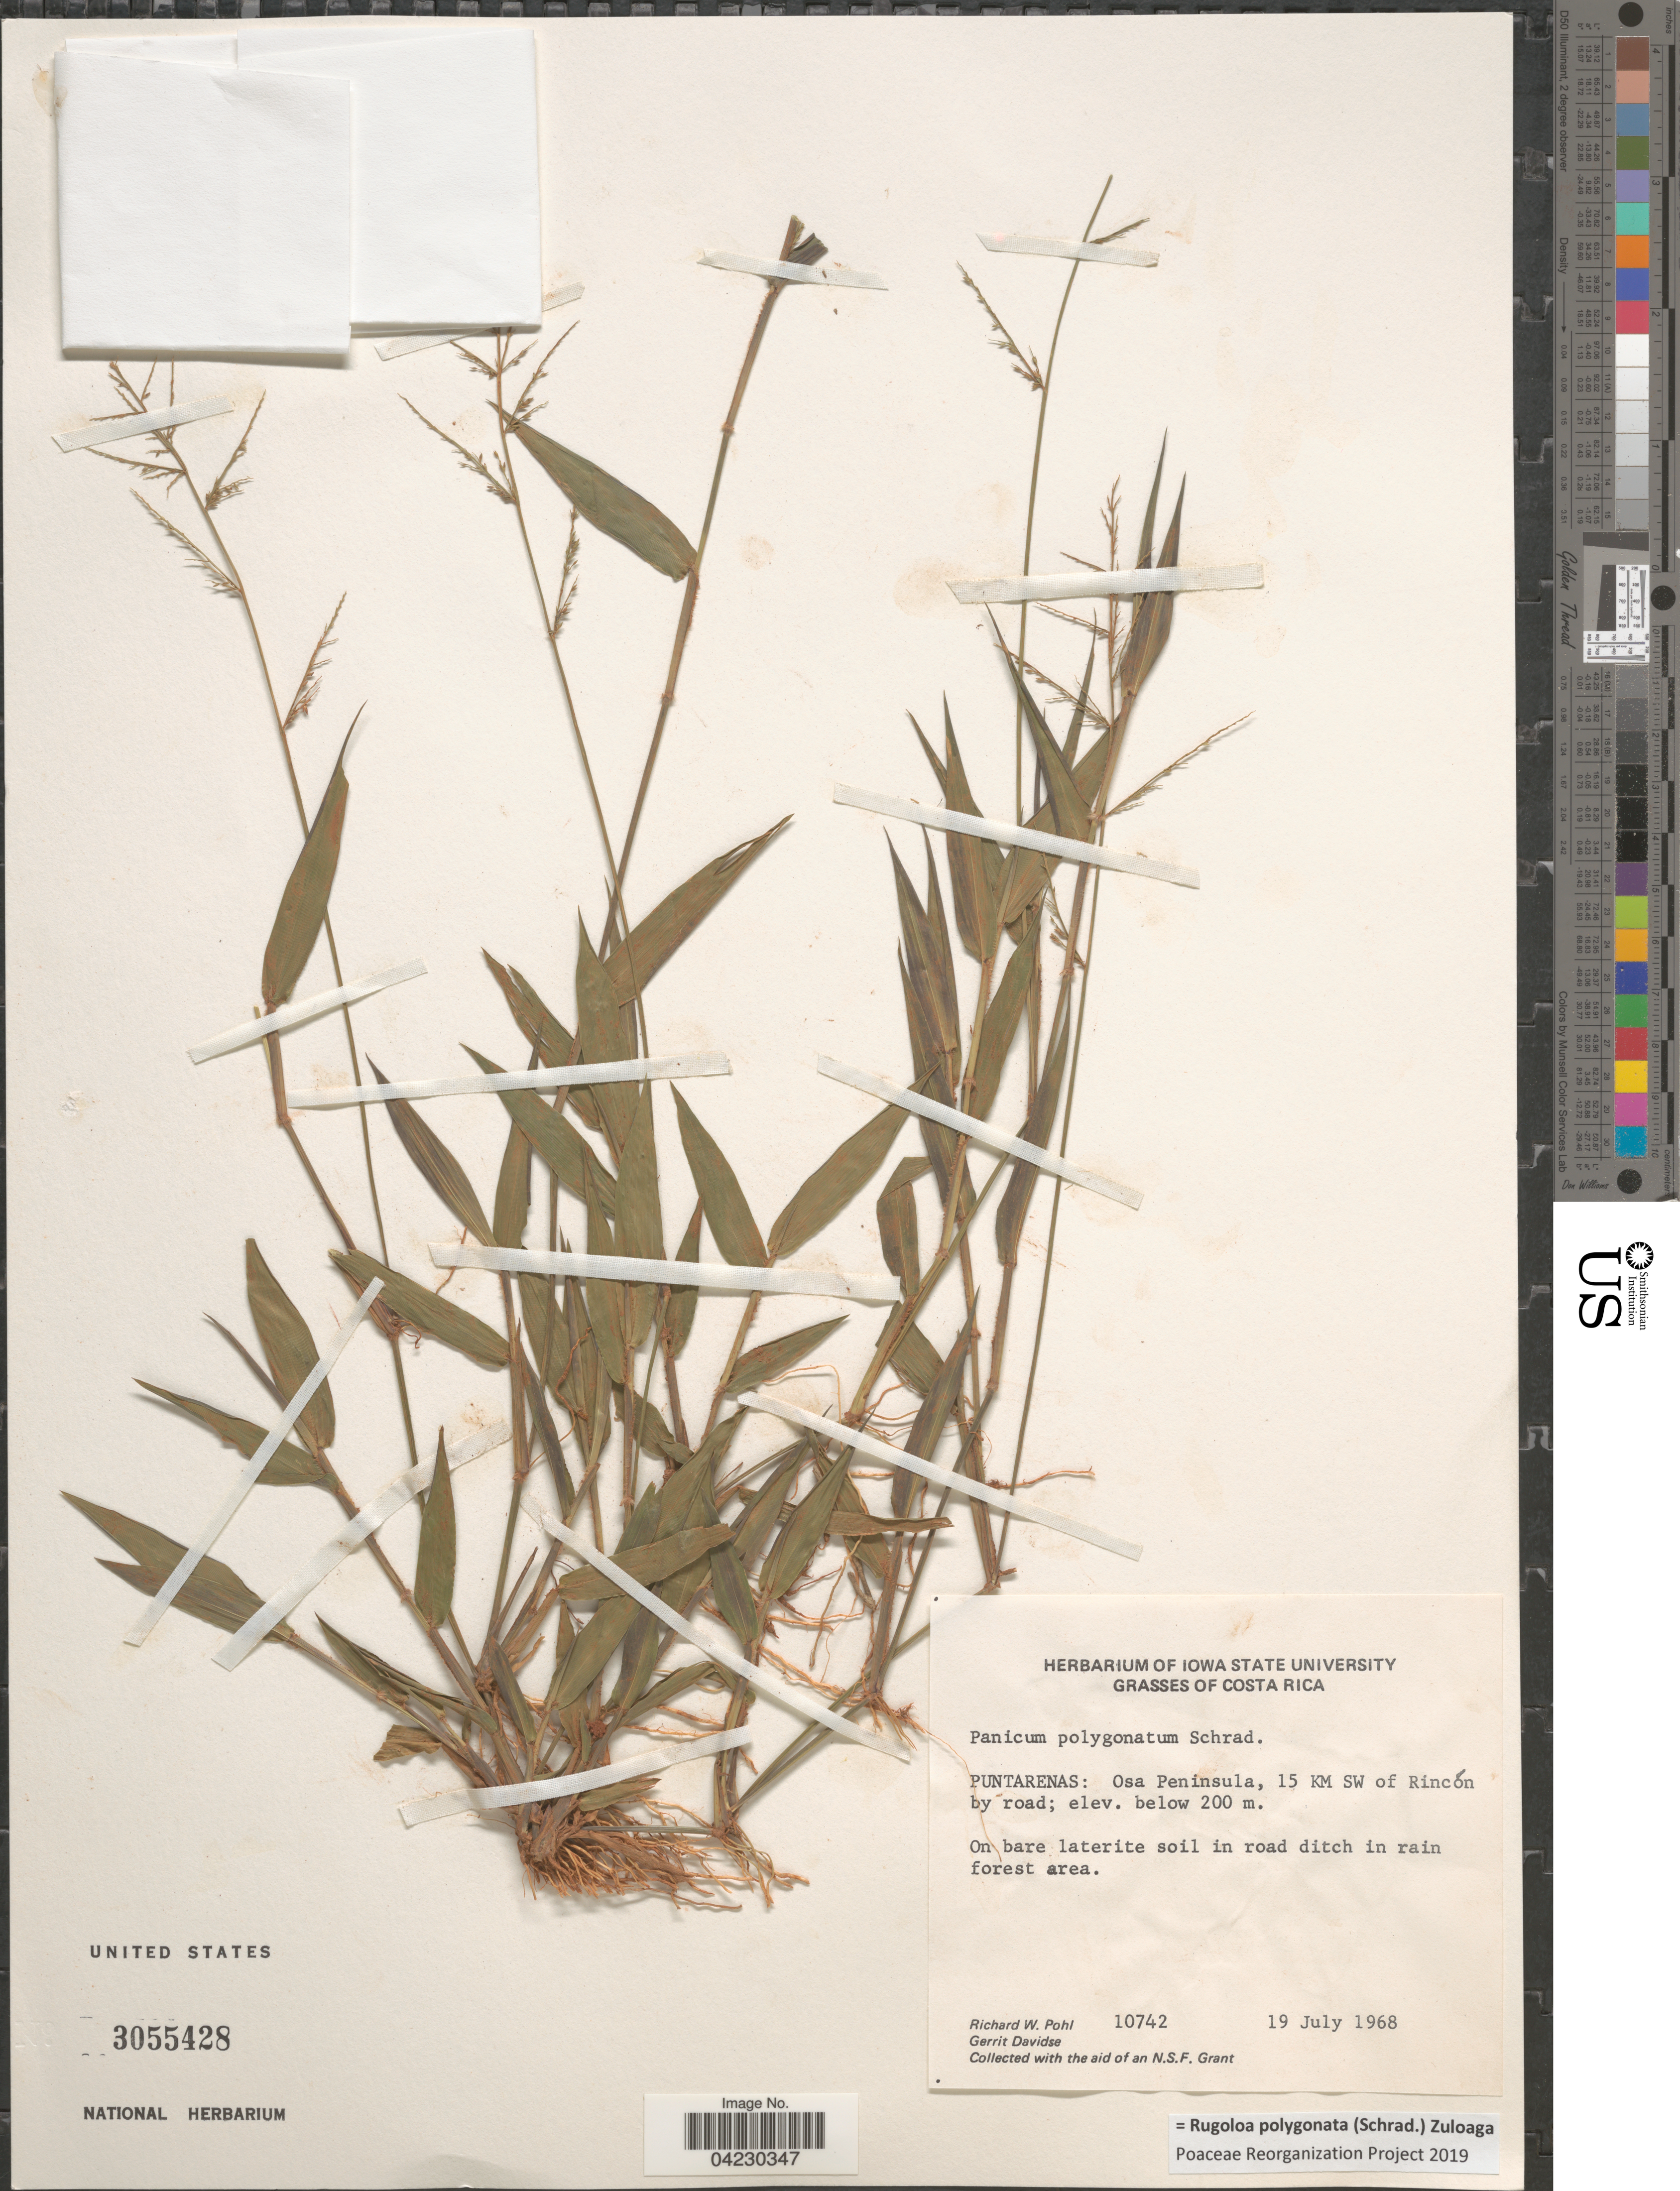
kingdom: Plantae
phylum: Tracheophyta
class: Liliopsida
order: Poales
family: Poaceae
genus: Rugoloa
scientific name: Rugoloa polygonata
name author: (Schrad.) Zuloaga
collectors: R. W. Pohl & G. Davidse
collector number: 10742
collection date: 1968-07-19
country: Costa Rica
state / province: Puntarenas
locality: Osa Peninsula, 15 KM SW of Rincón by road.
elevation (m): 200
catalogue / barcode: US 3055428